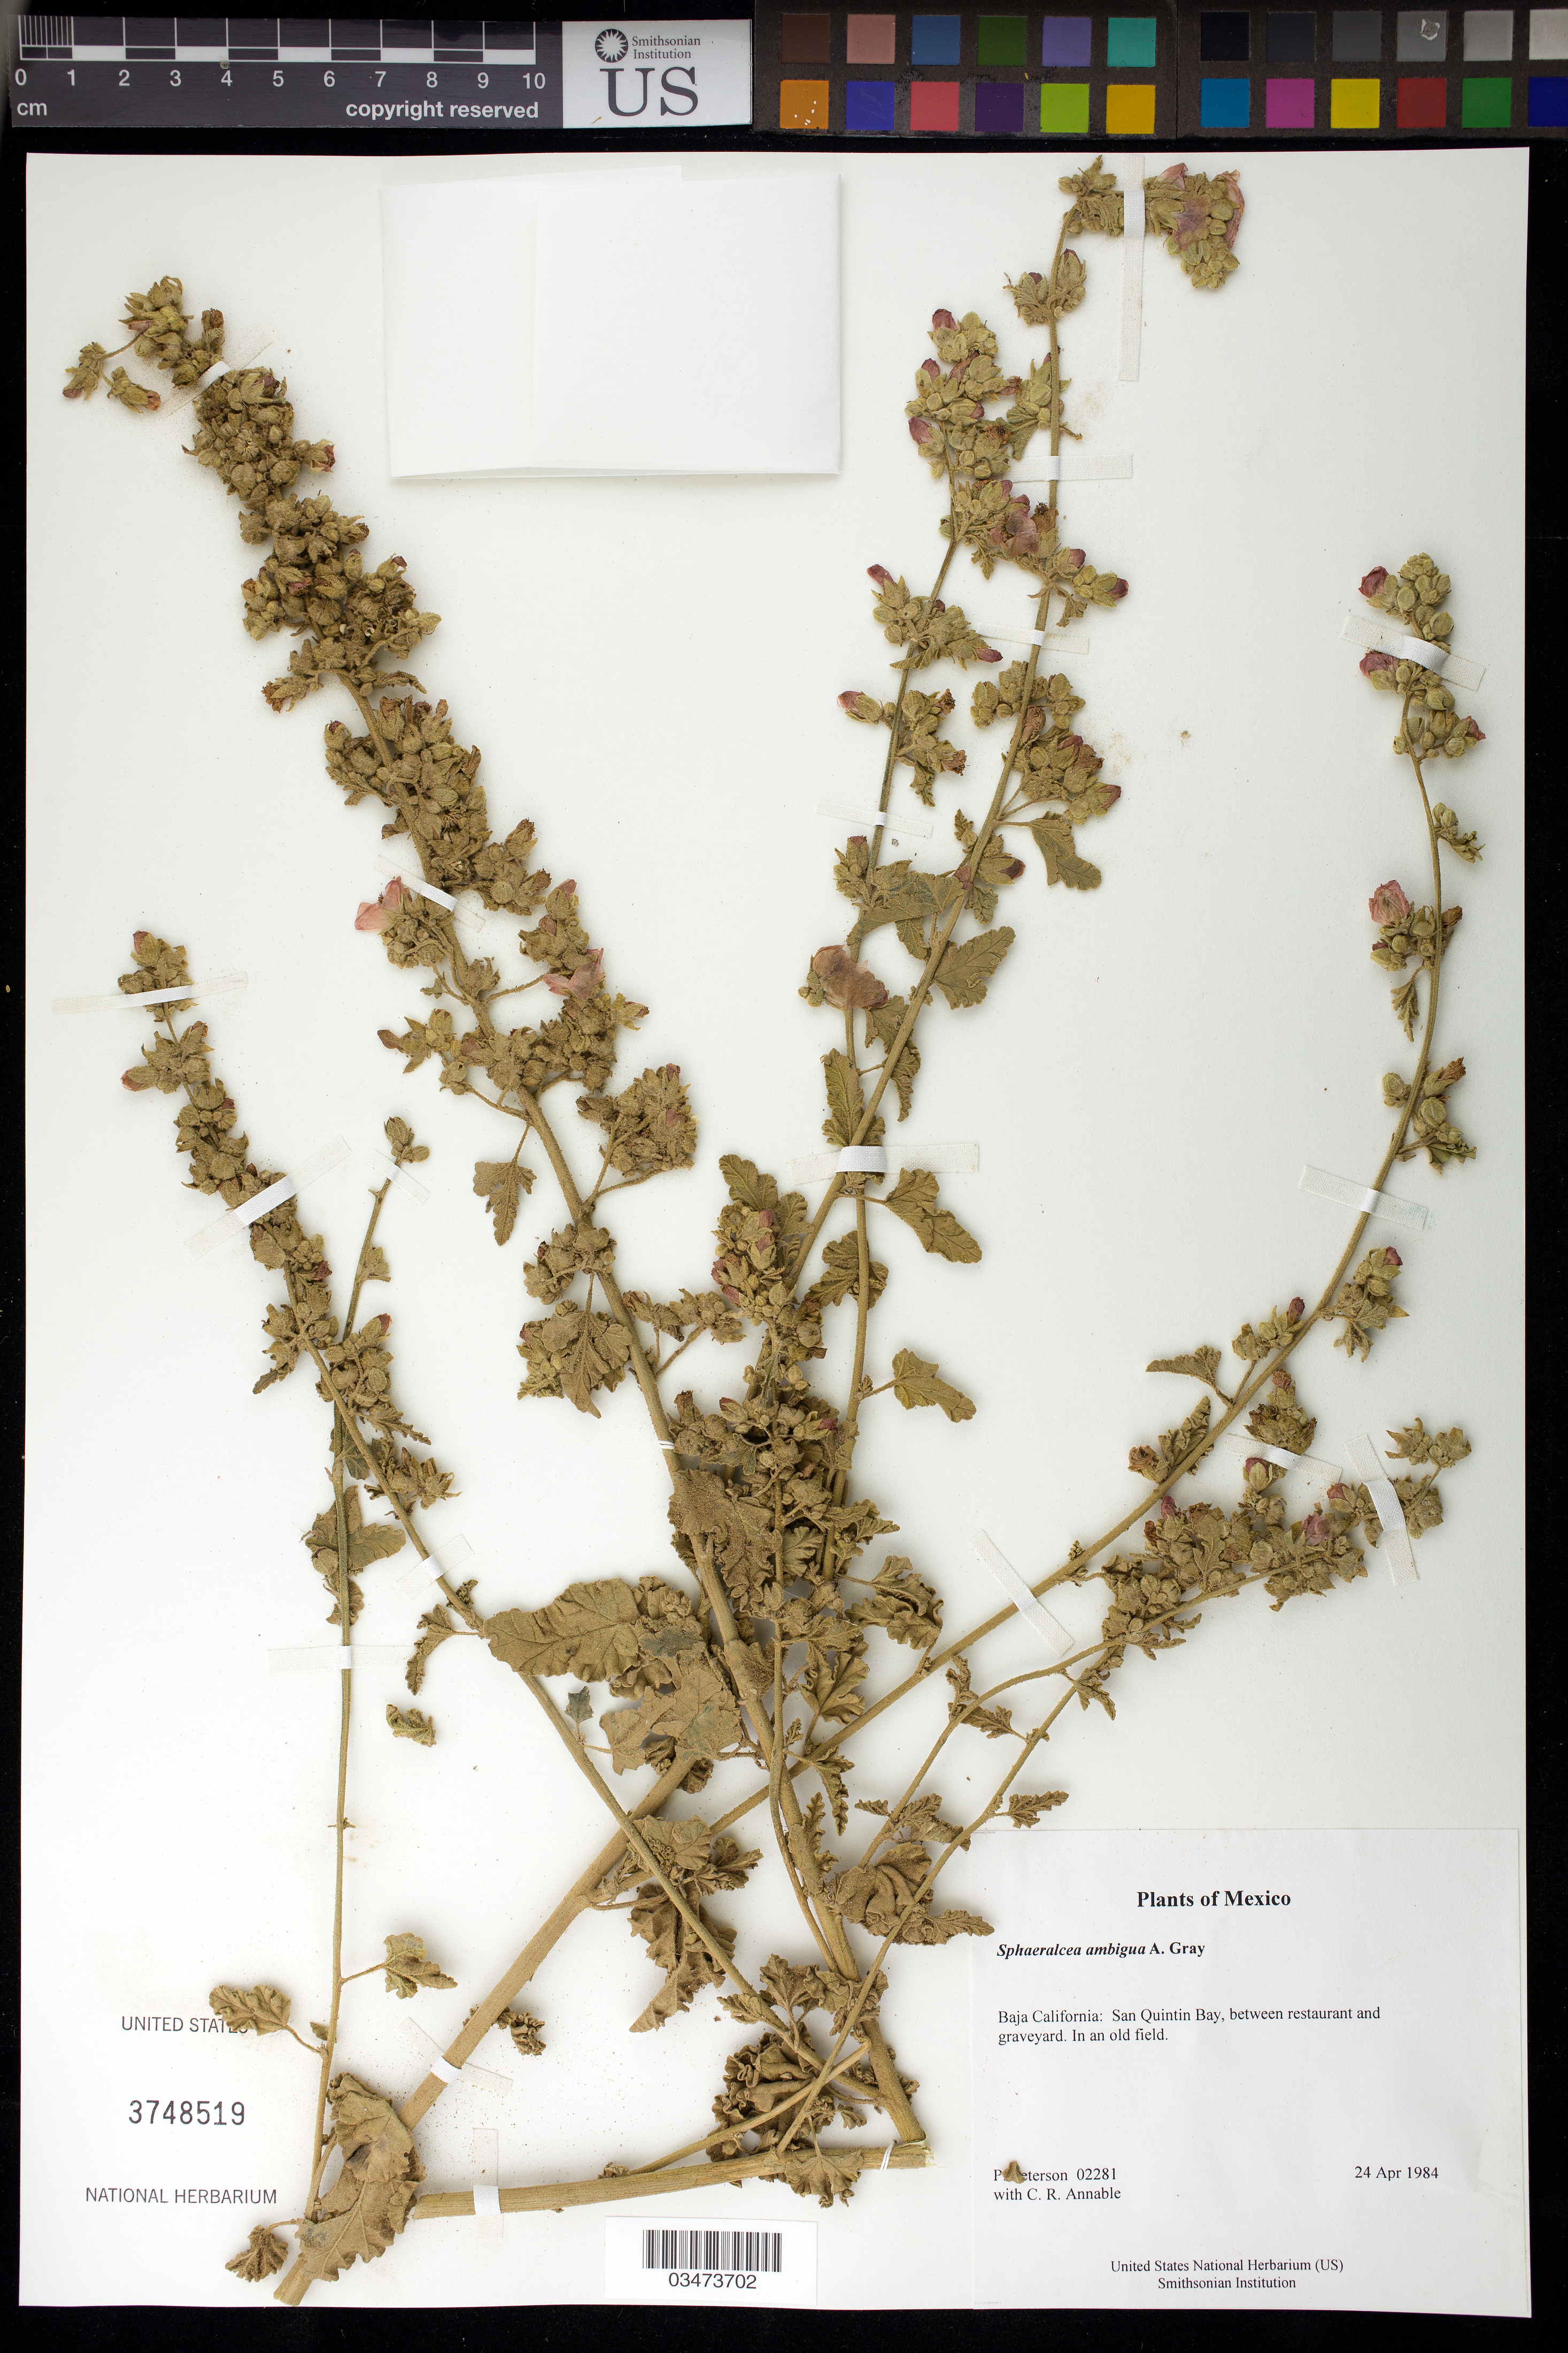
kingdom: Plantae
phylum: Tracheophyta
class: Magnoliopsida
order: Malvales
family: Malvaceae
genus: Sphaeralcea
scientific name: Sphaeralcea ambigua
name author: A. Gray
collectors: P. M. Peterson & C. R. Annable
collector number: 02281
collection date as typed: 24 Apr 1984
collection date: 1984-04-24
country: Mexico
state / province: Baja California Norte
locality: San Quintin Bay, between restaurant and graveyard.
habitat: In an old field.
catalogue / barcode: US 3748519